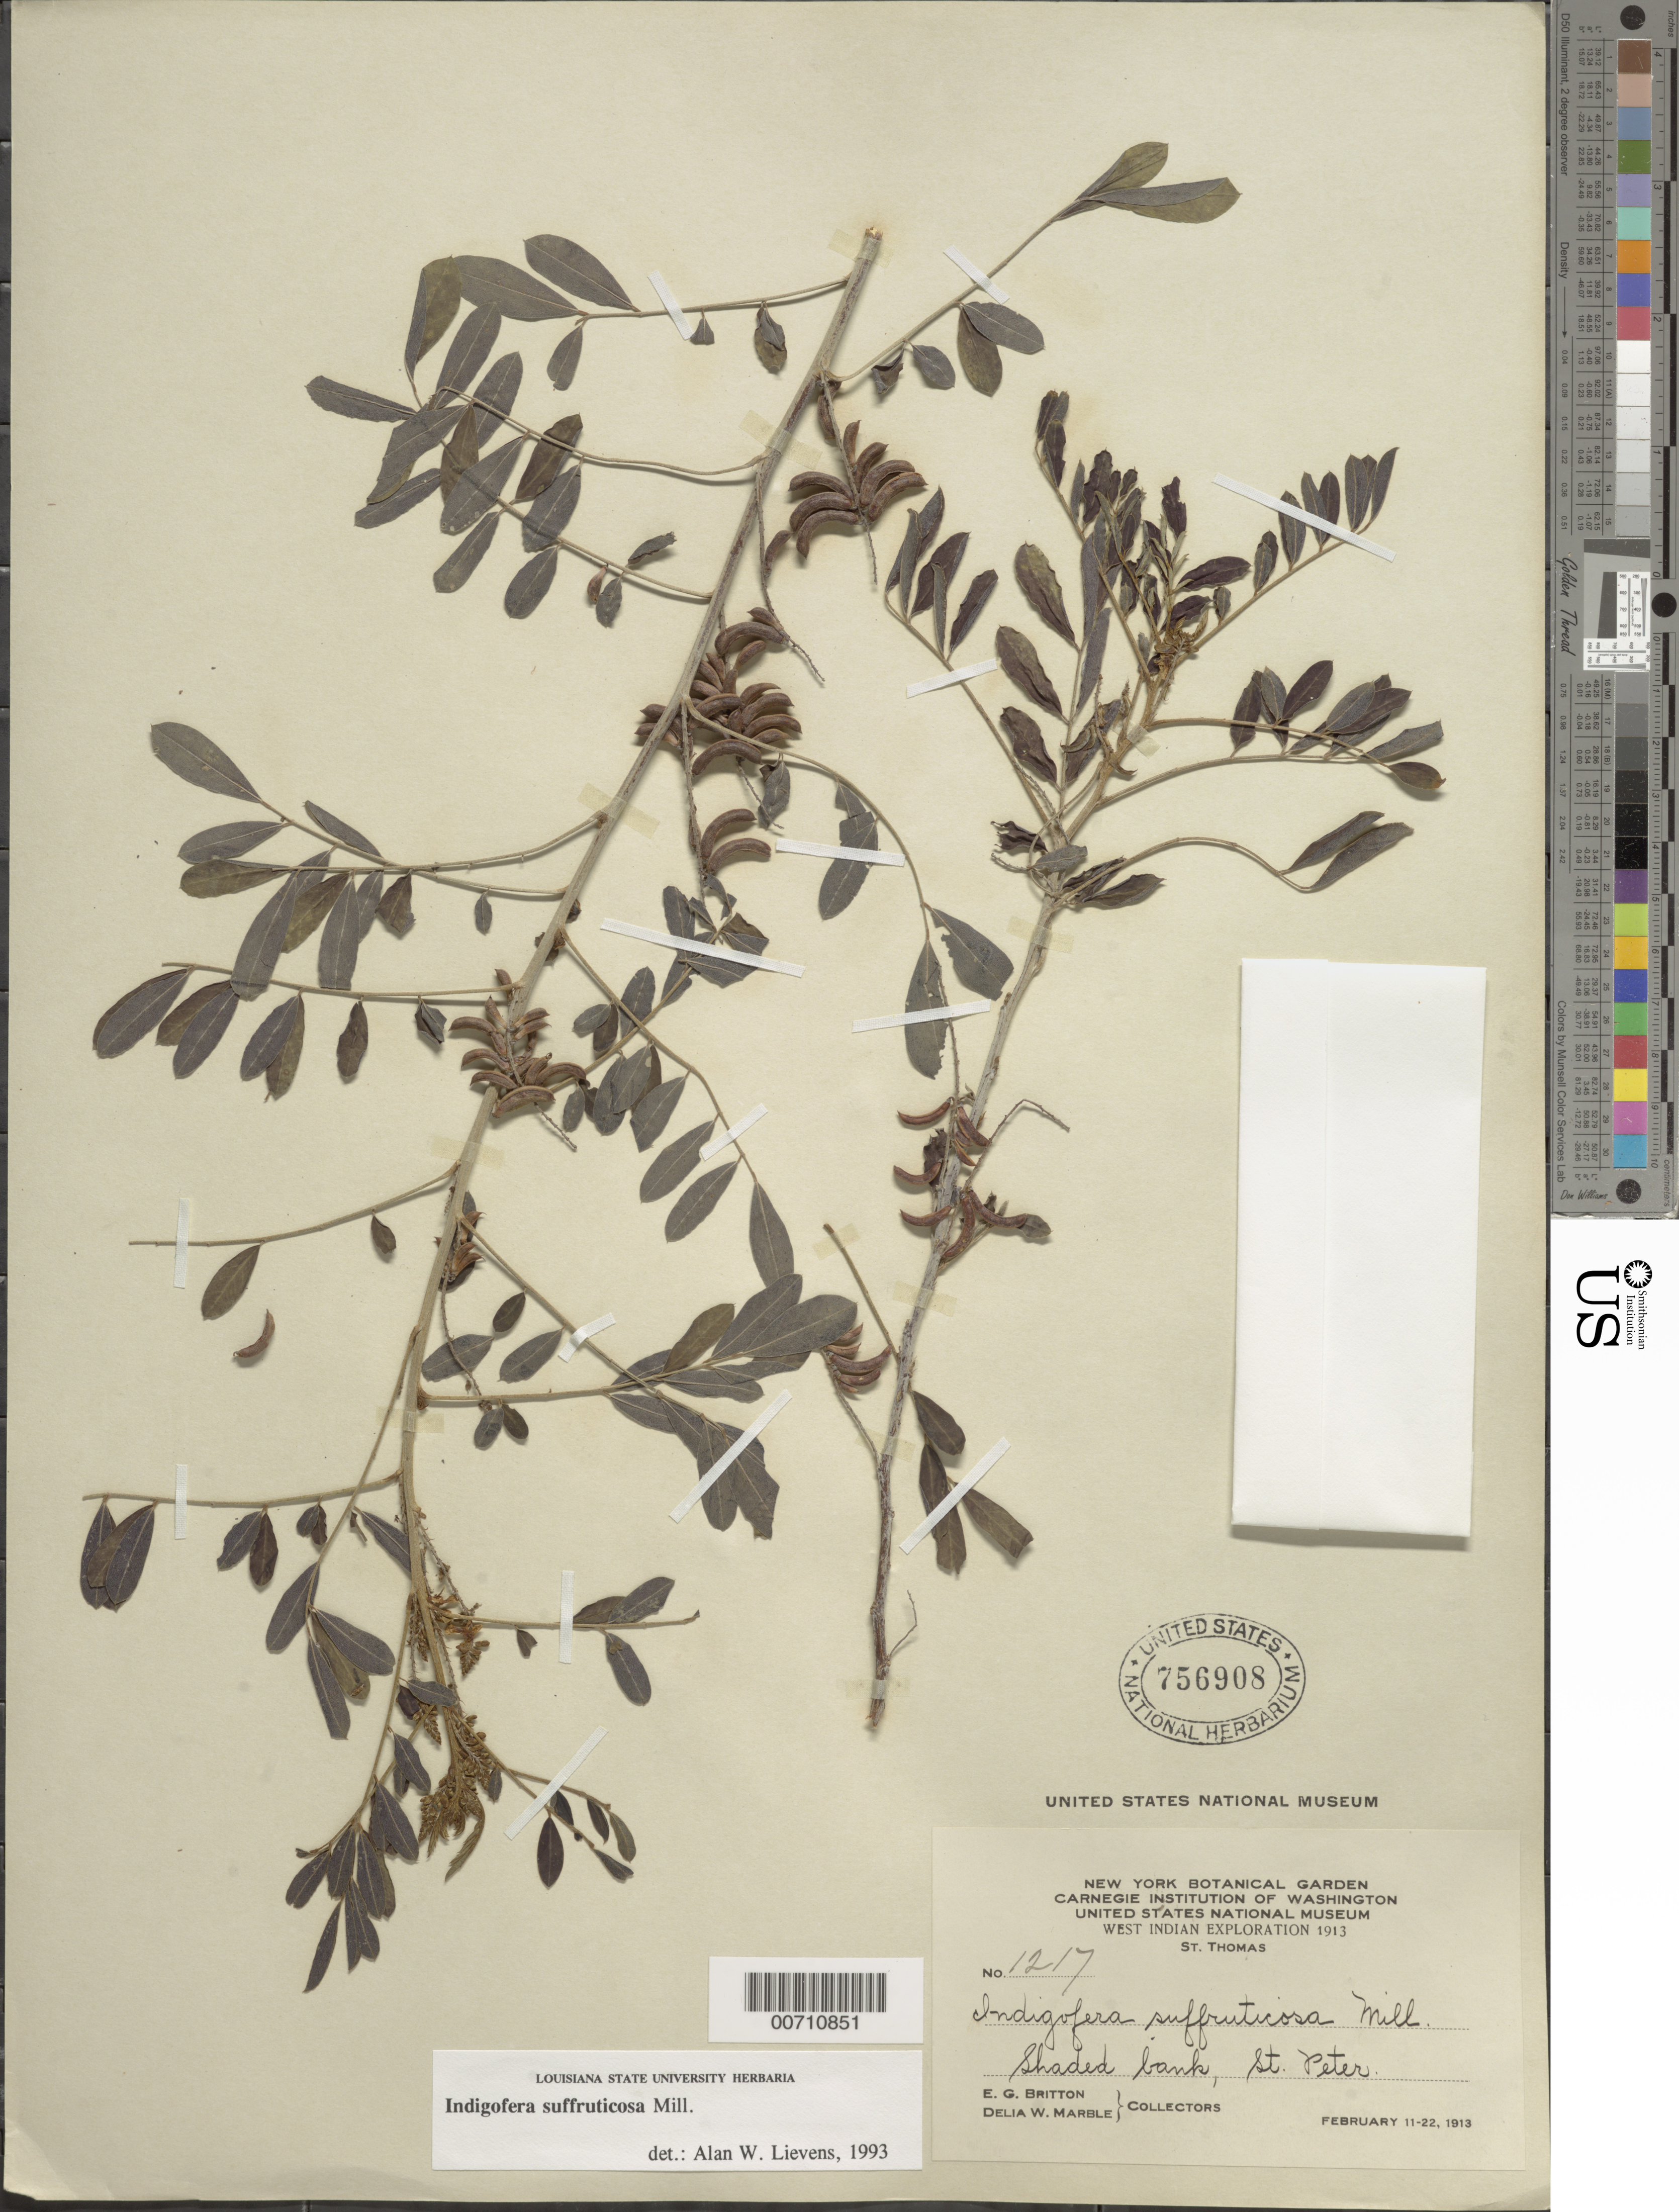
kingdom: Plantae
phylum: Tracheophyta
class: Magnoliopsida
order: Fabales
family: Fabaceae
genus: Indigofera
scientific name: Indigofera suffruticosa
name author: Mill.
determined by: Lievens, A. W., (LSU), Louisiana State University Herbarium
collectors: E. G. Britton & D. W. Marble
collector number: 1217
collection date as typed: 11 Feb 1913 to 22 Feb 1913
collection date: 1913-02-11/1913-02-22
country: U.S. Virgin Islands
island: St. Thomas Island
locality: St. Peter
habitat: Shaded bank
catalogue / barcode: US 756908